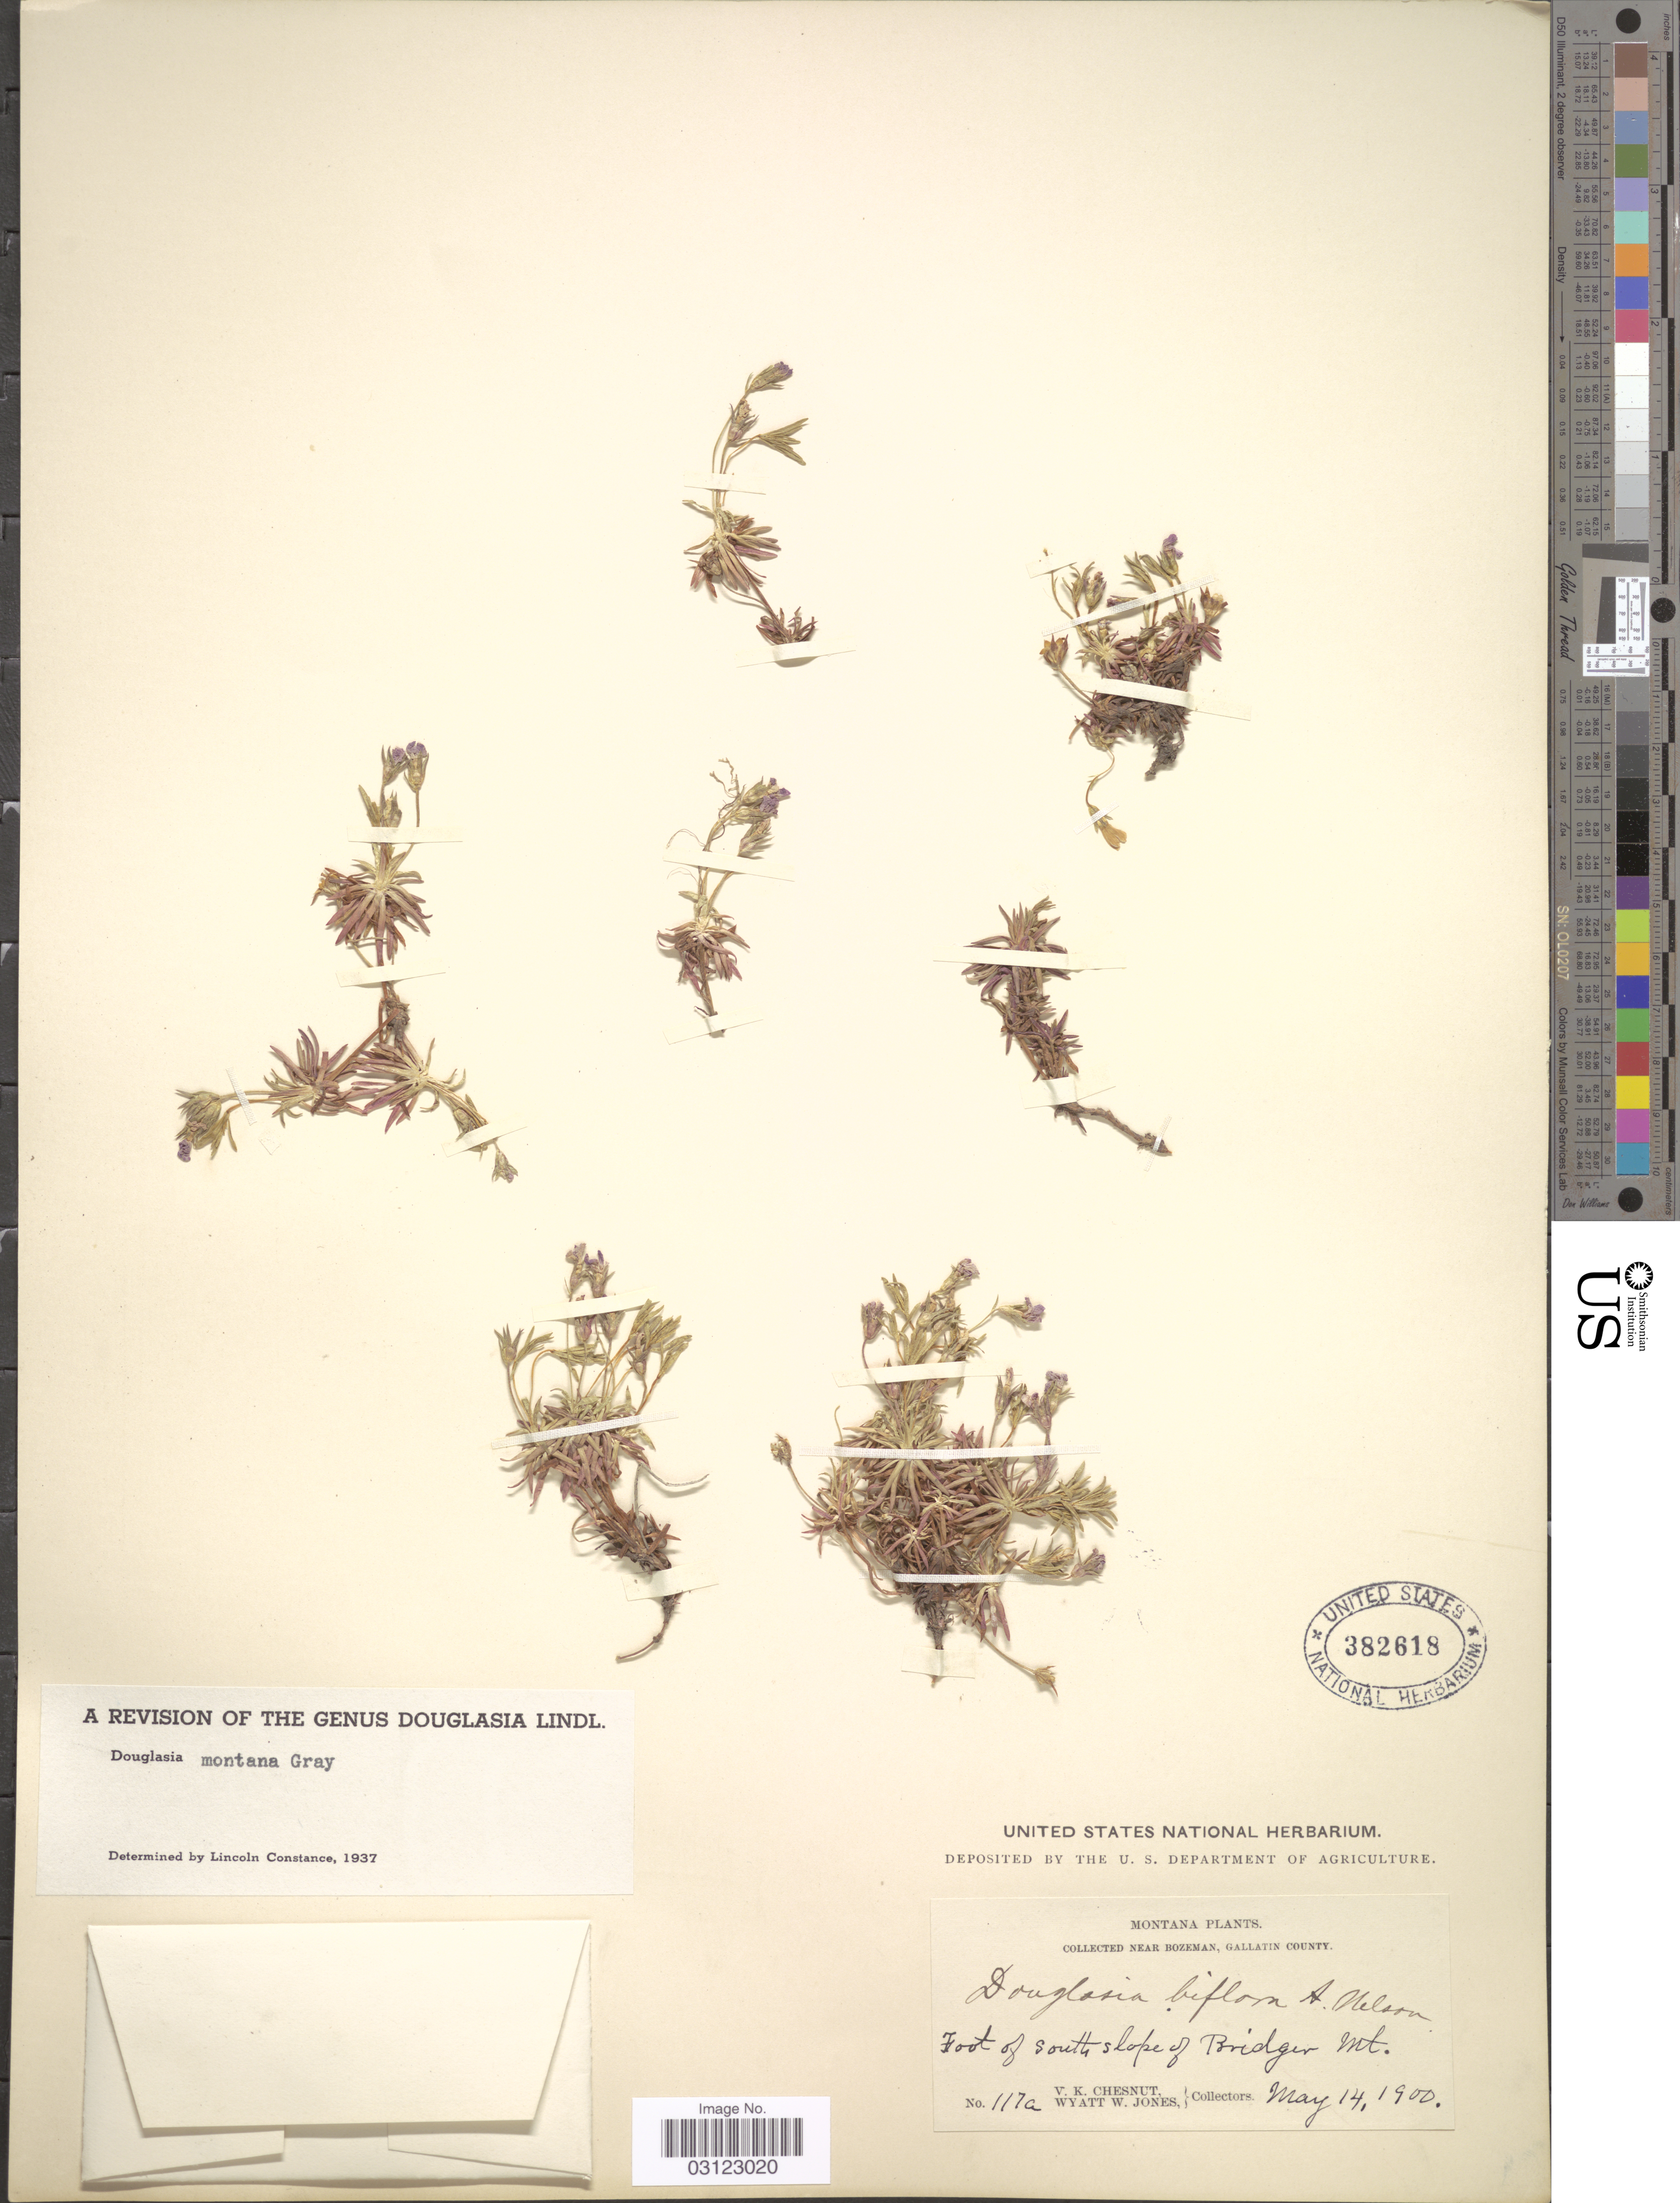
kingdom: Plantae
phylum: Tracheophyta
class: Magnoliopsida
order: Ericales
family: Primulaceae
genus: Douglasia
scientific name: Douglasia montana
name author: A. Gray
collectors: V. Chesnut & W. W. Jones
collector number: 117a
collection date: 1900-05-14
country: United States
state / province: Montana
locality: Near Bozeman, Gallatin County. Foot of south slope of Bridger Mt.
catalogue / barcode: US 382618